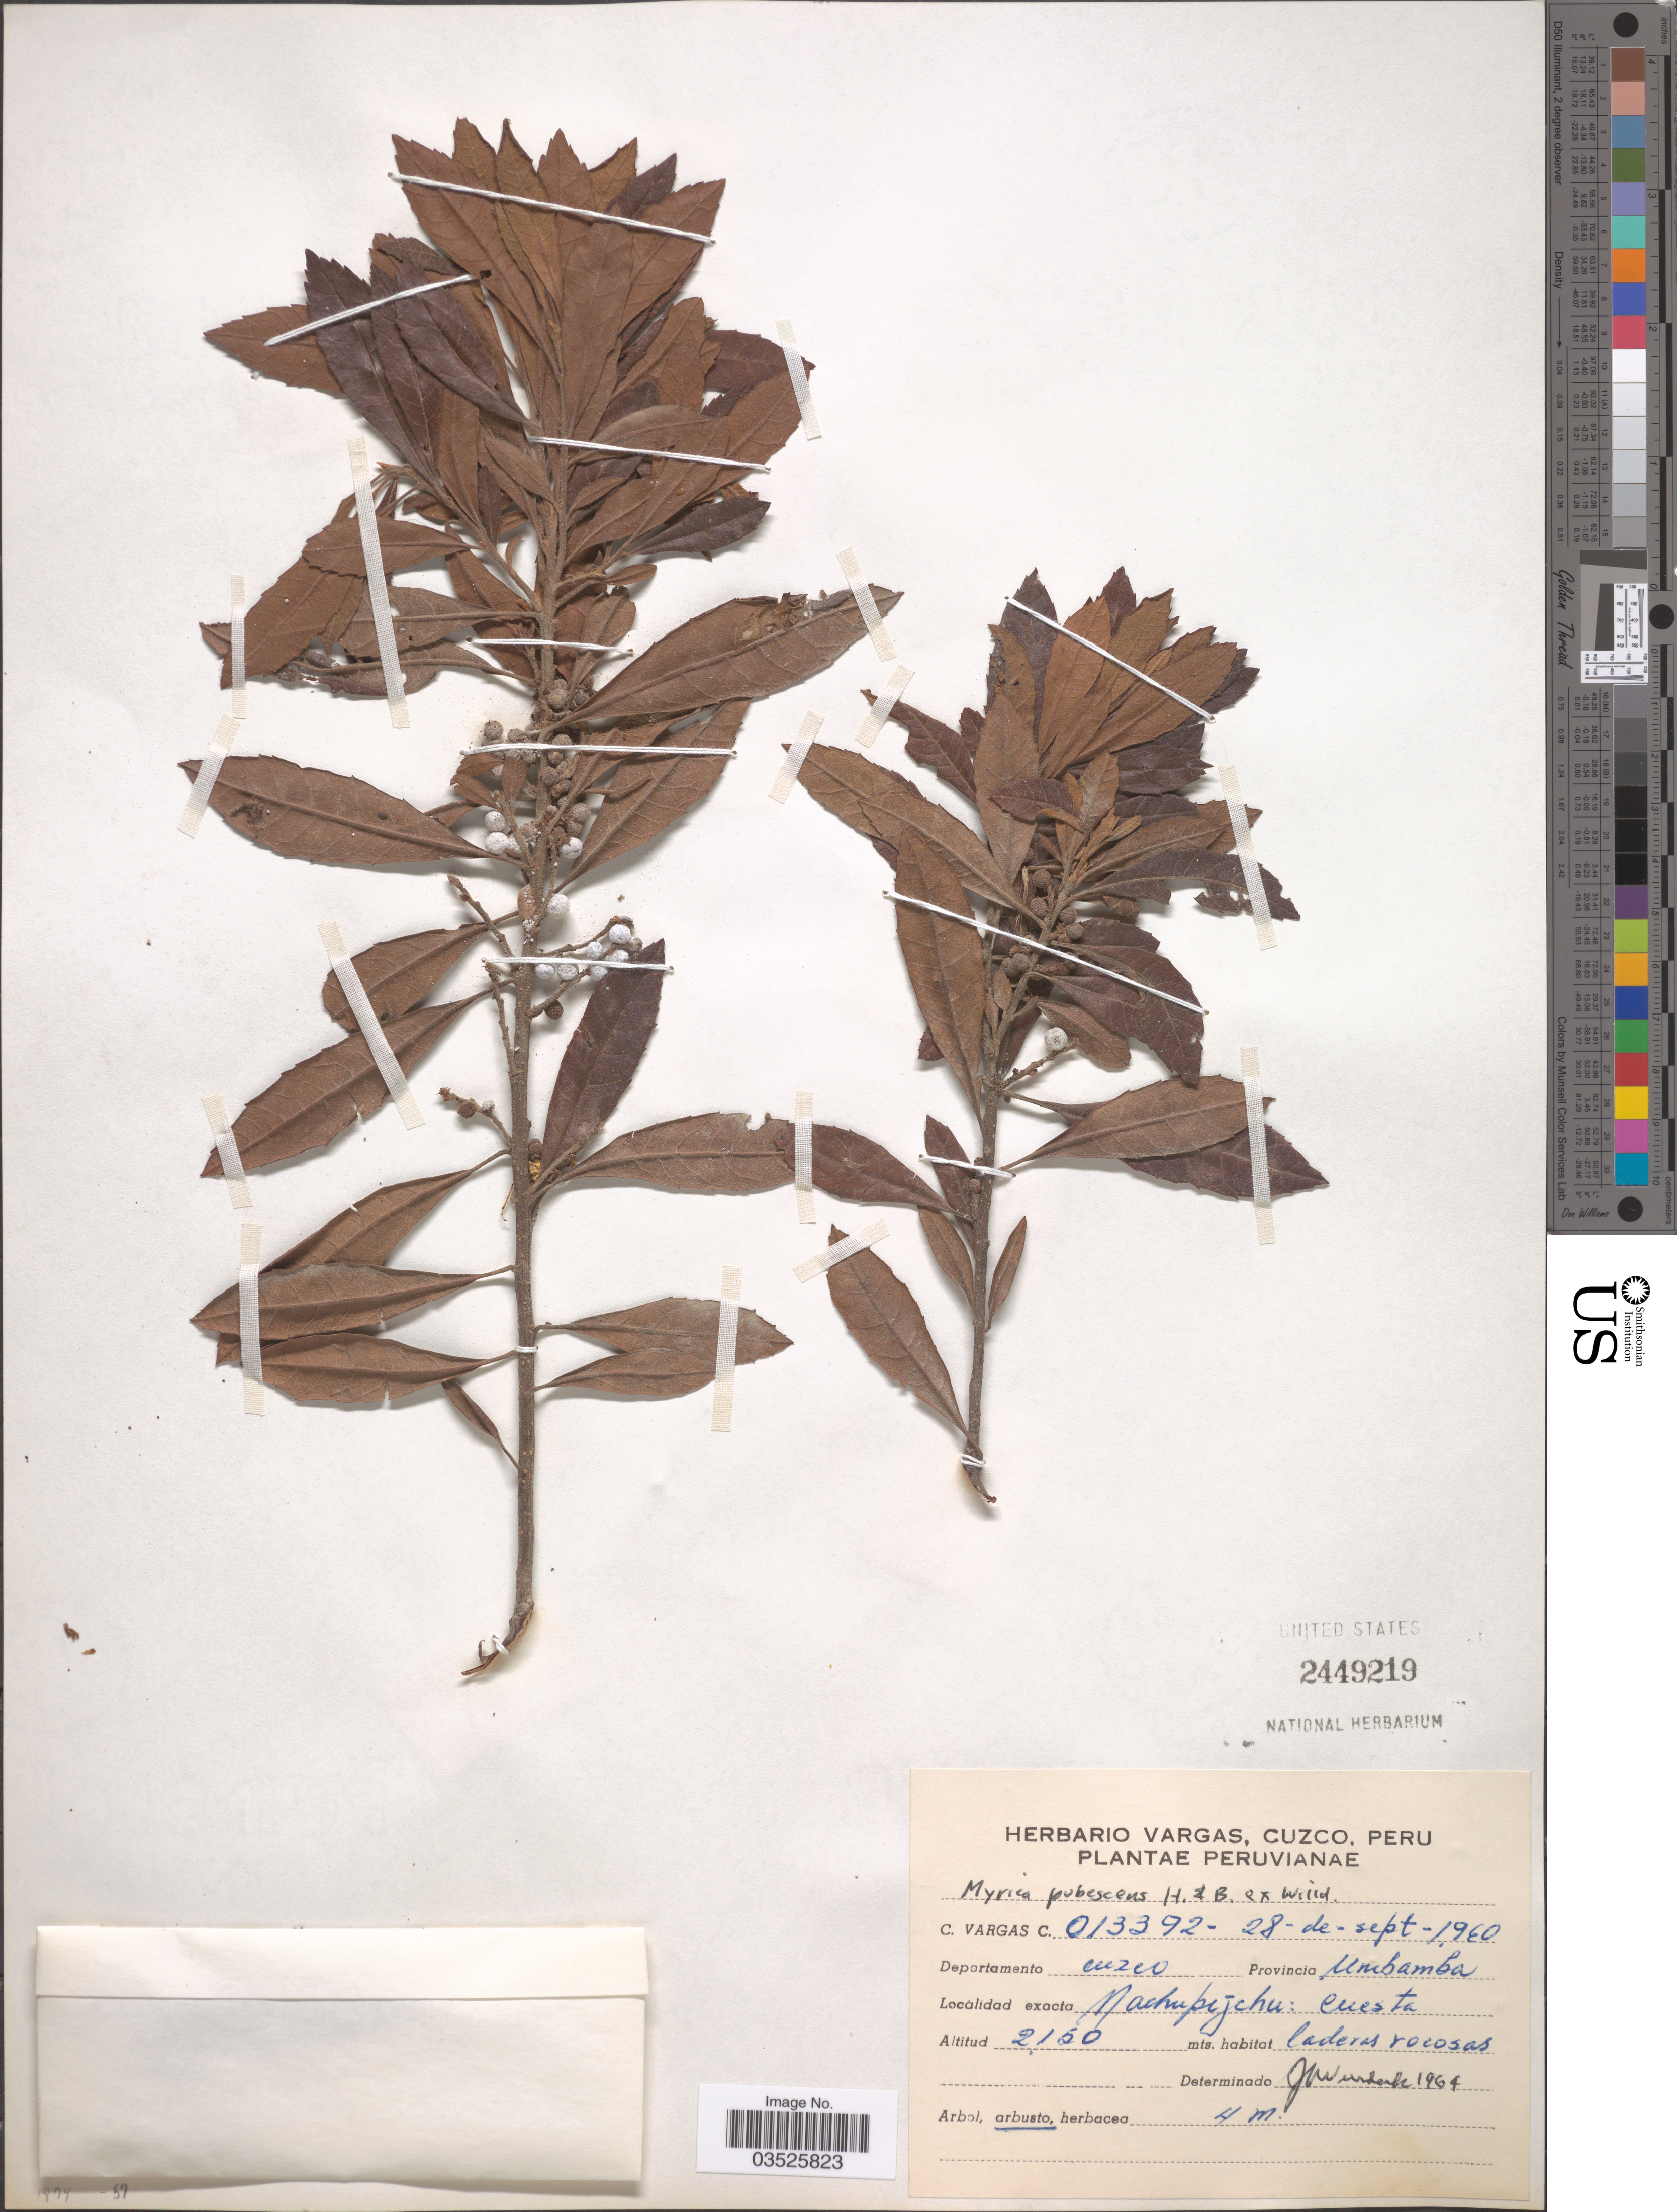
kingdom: Plantae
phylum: Tracheophyta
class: Magnoliopsida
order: Fagales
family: Myricaceae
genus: Myrica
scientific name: Myrica pubescens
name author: Humb. & Bonpl. ex Willd.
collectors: C. Vargas Calderón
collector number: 013392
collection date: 1960-09-28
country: Peru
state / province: Cusco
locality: Departamento Cuzco. Provincia Umbamba. Machupijchu: cuesta.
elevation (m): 2150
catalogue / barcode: US 2449219